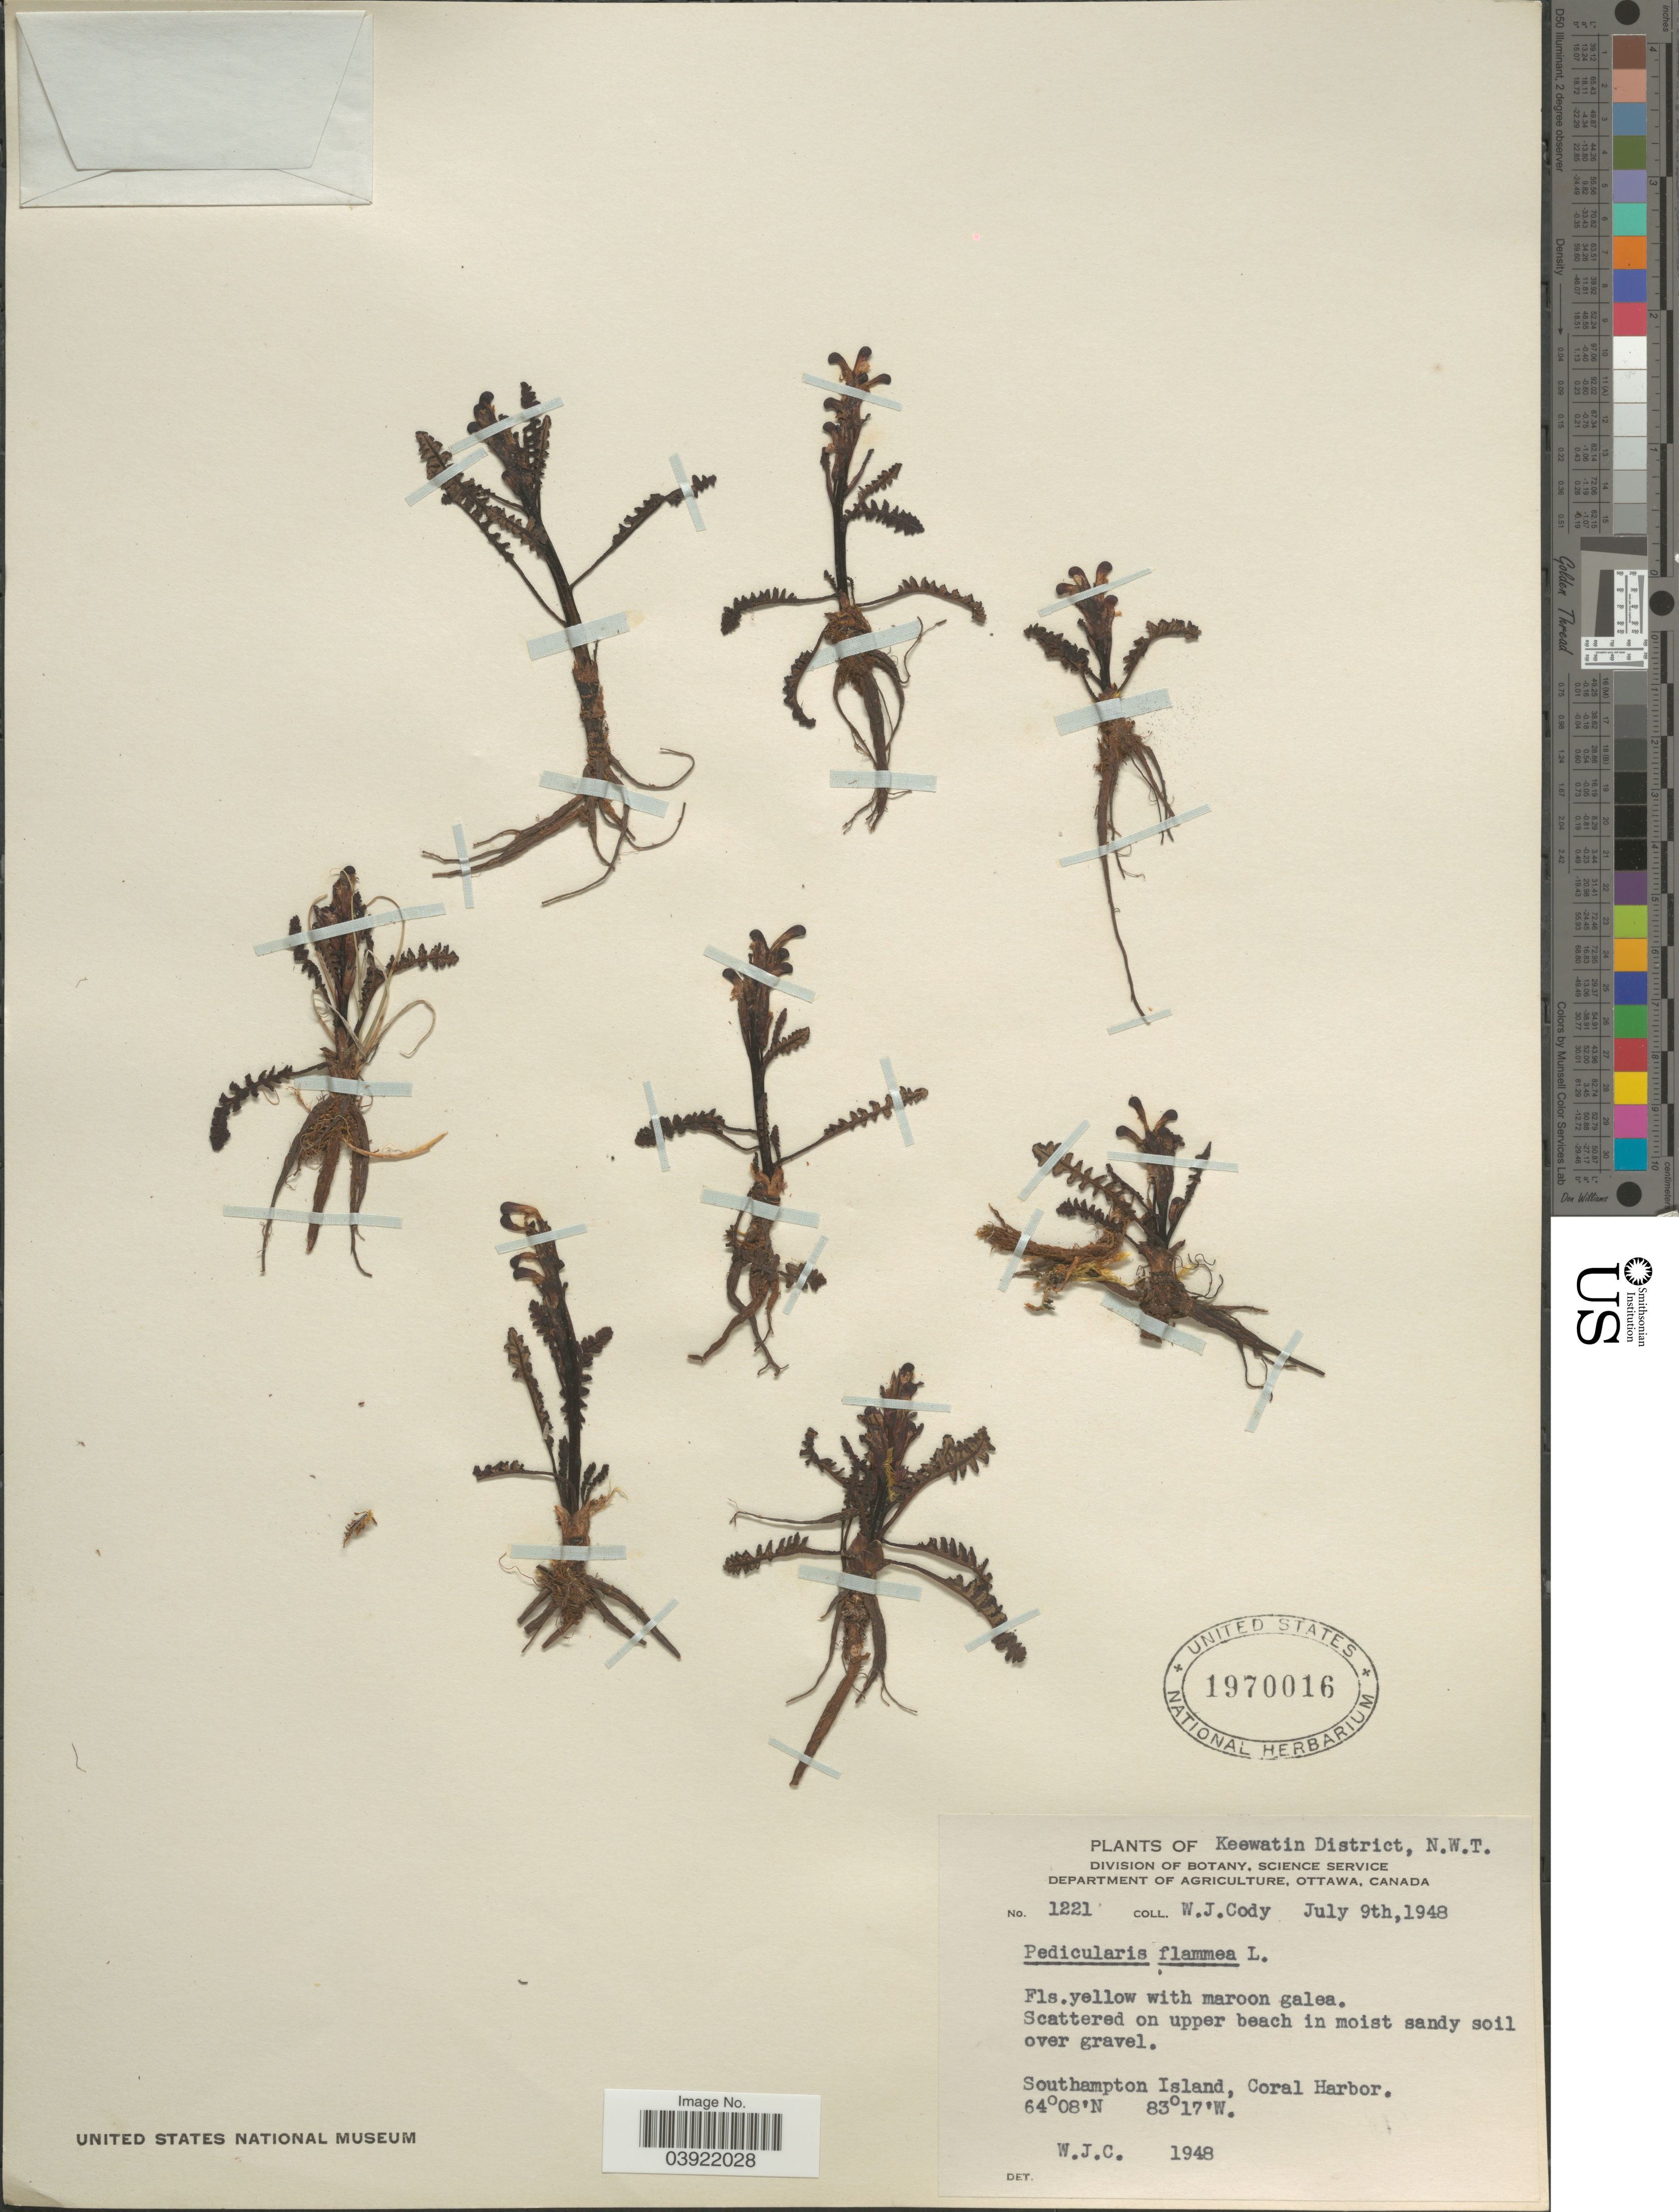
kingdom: Plantae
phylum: Tracheophyta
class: Magnoliopsida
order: Lamiales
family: Orobanchaceae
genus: Pedicularis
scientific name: Pedicularis flammea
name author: L.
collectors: W. Cody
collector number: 1221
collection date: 1948-07-09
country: Canada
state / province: Northwest Territories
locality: Keewatin District. Southampton Island, Coral Harbor.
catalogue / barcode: US 1970016